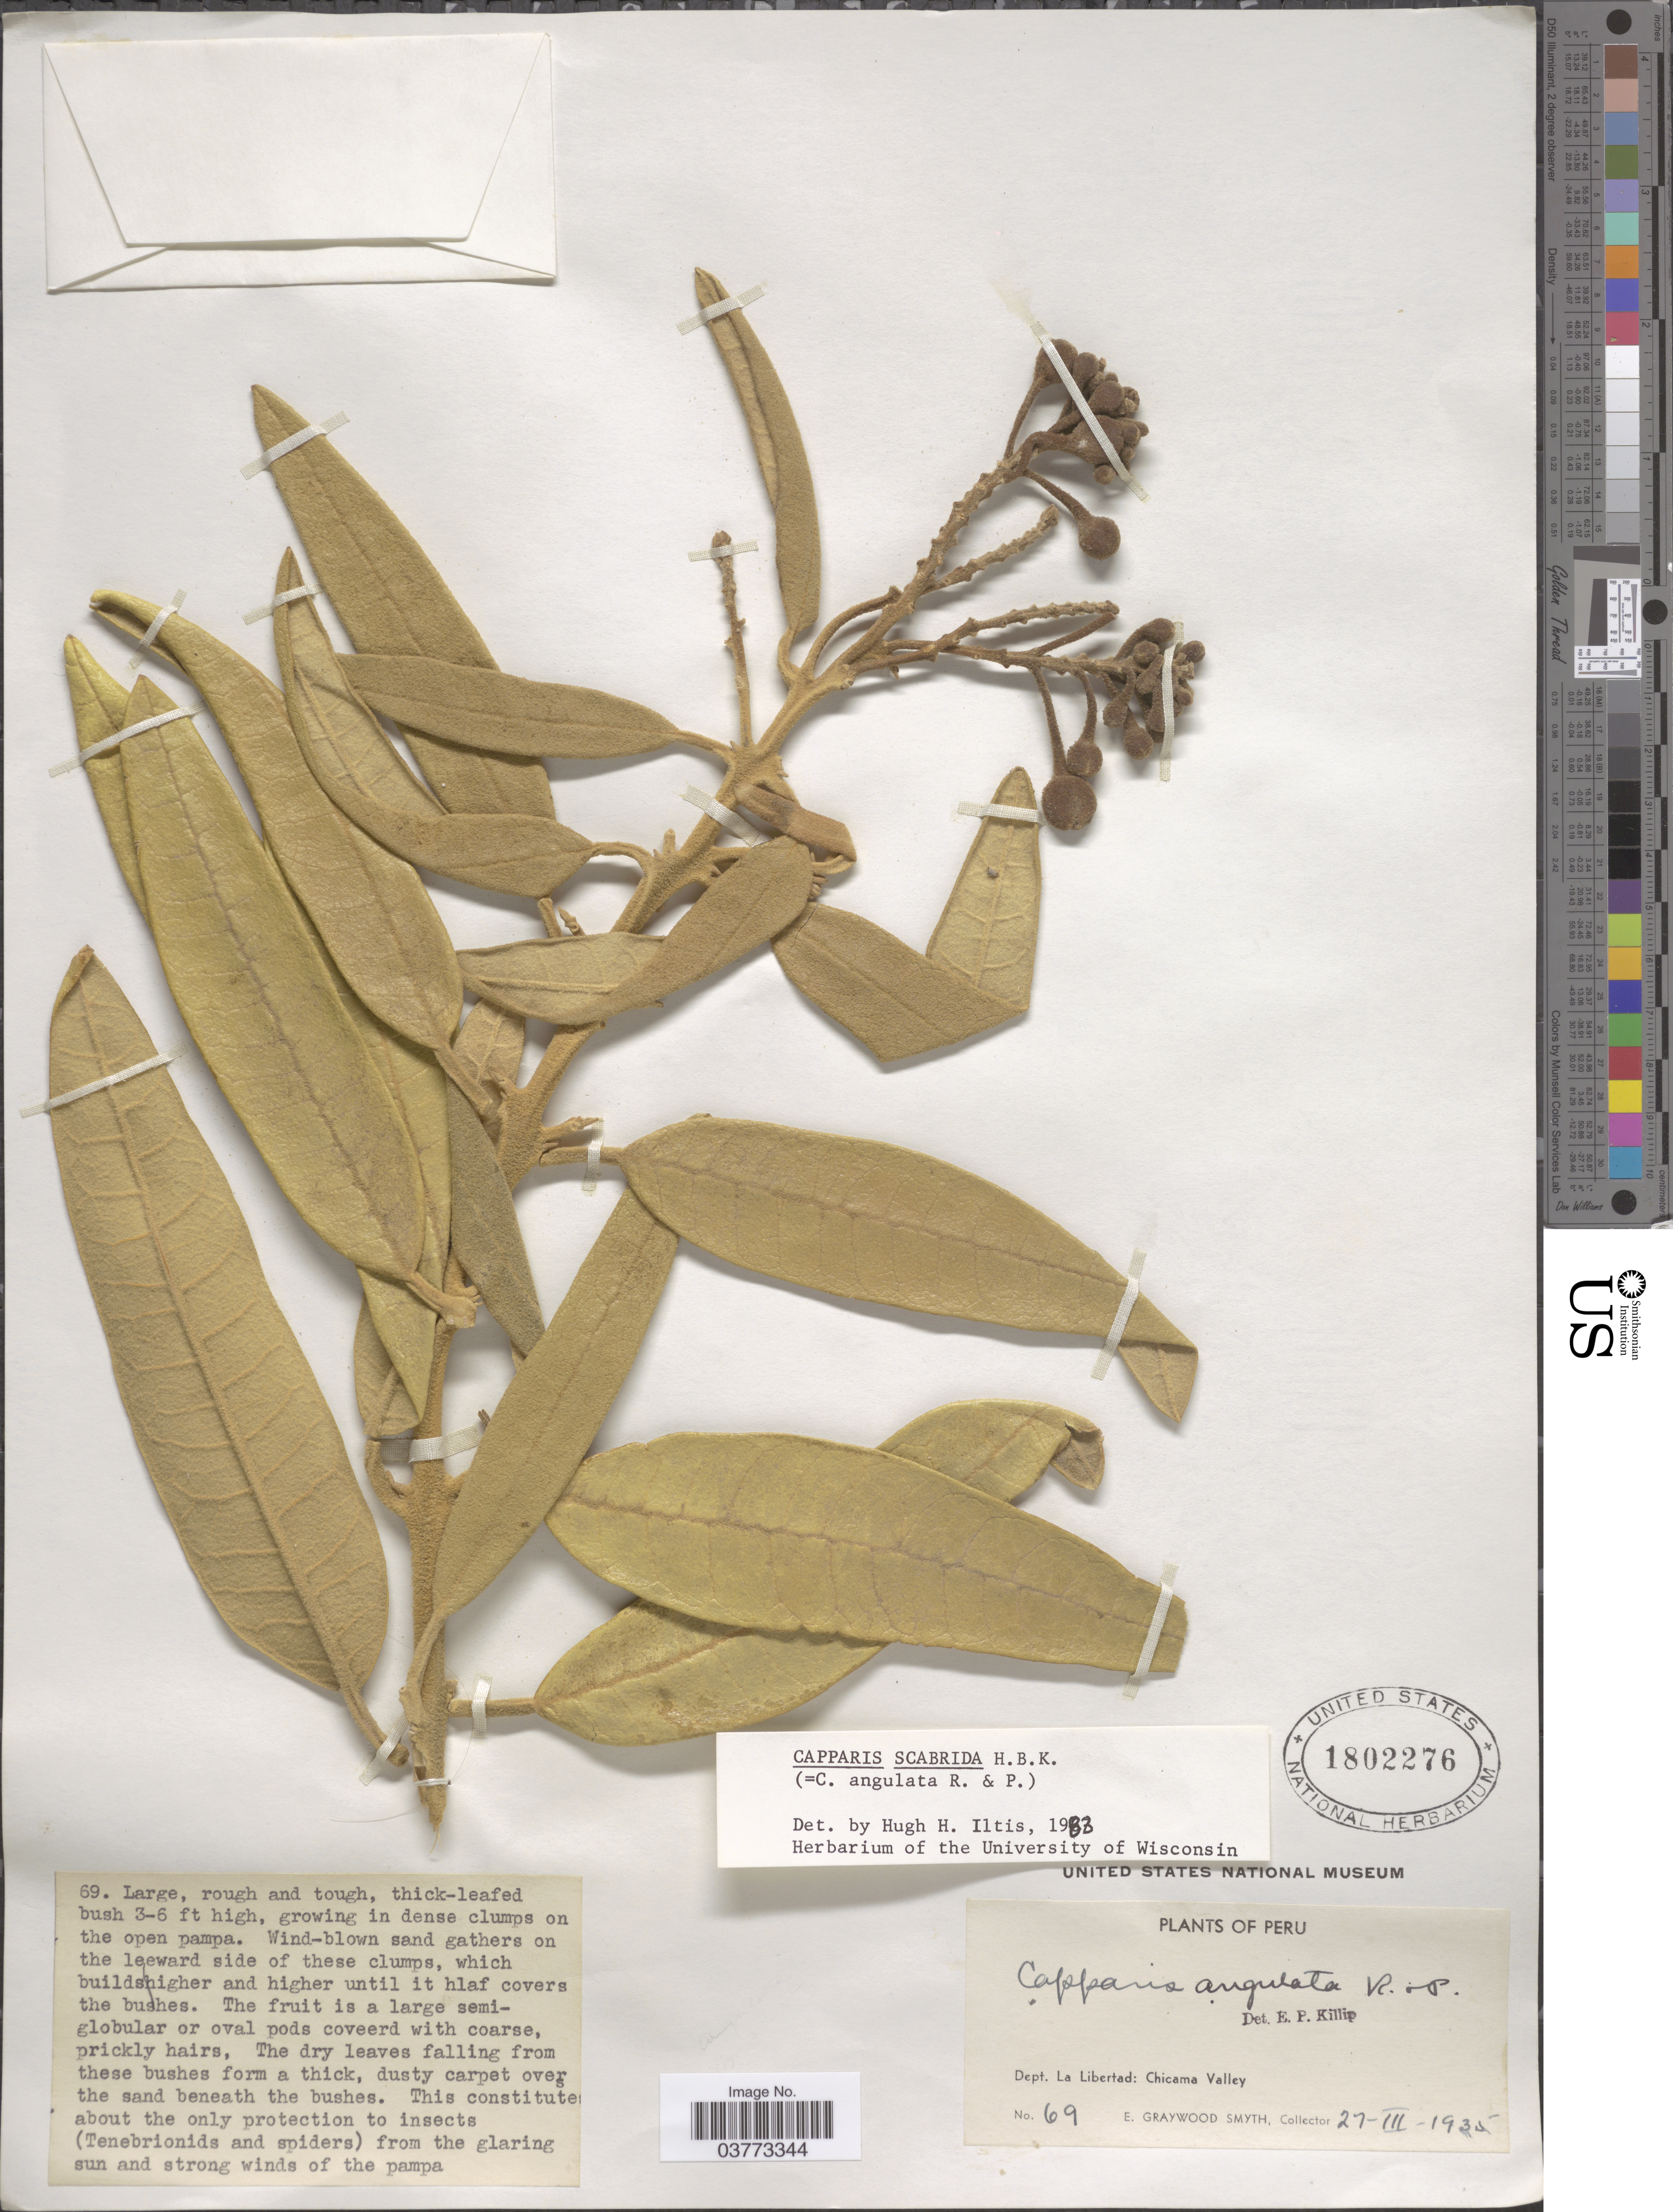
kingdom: Plantae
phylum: Tracheophyta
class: Magnoliopsida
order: Brassicales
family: Capparaceae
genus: Colicodendron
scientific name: Colicodendron angulatum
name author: (Ruiz & Pav. ex DC.) Hutch.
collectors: E. G. Smyth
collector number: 69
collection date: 1935-03-27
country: Peru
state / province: La Libertad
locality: Dept. La Libertad: Chicama Valley.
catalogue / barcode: US 1802276